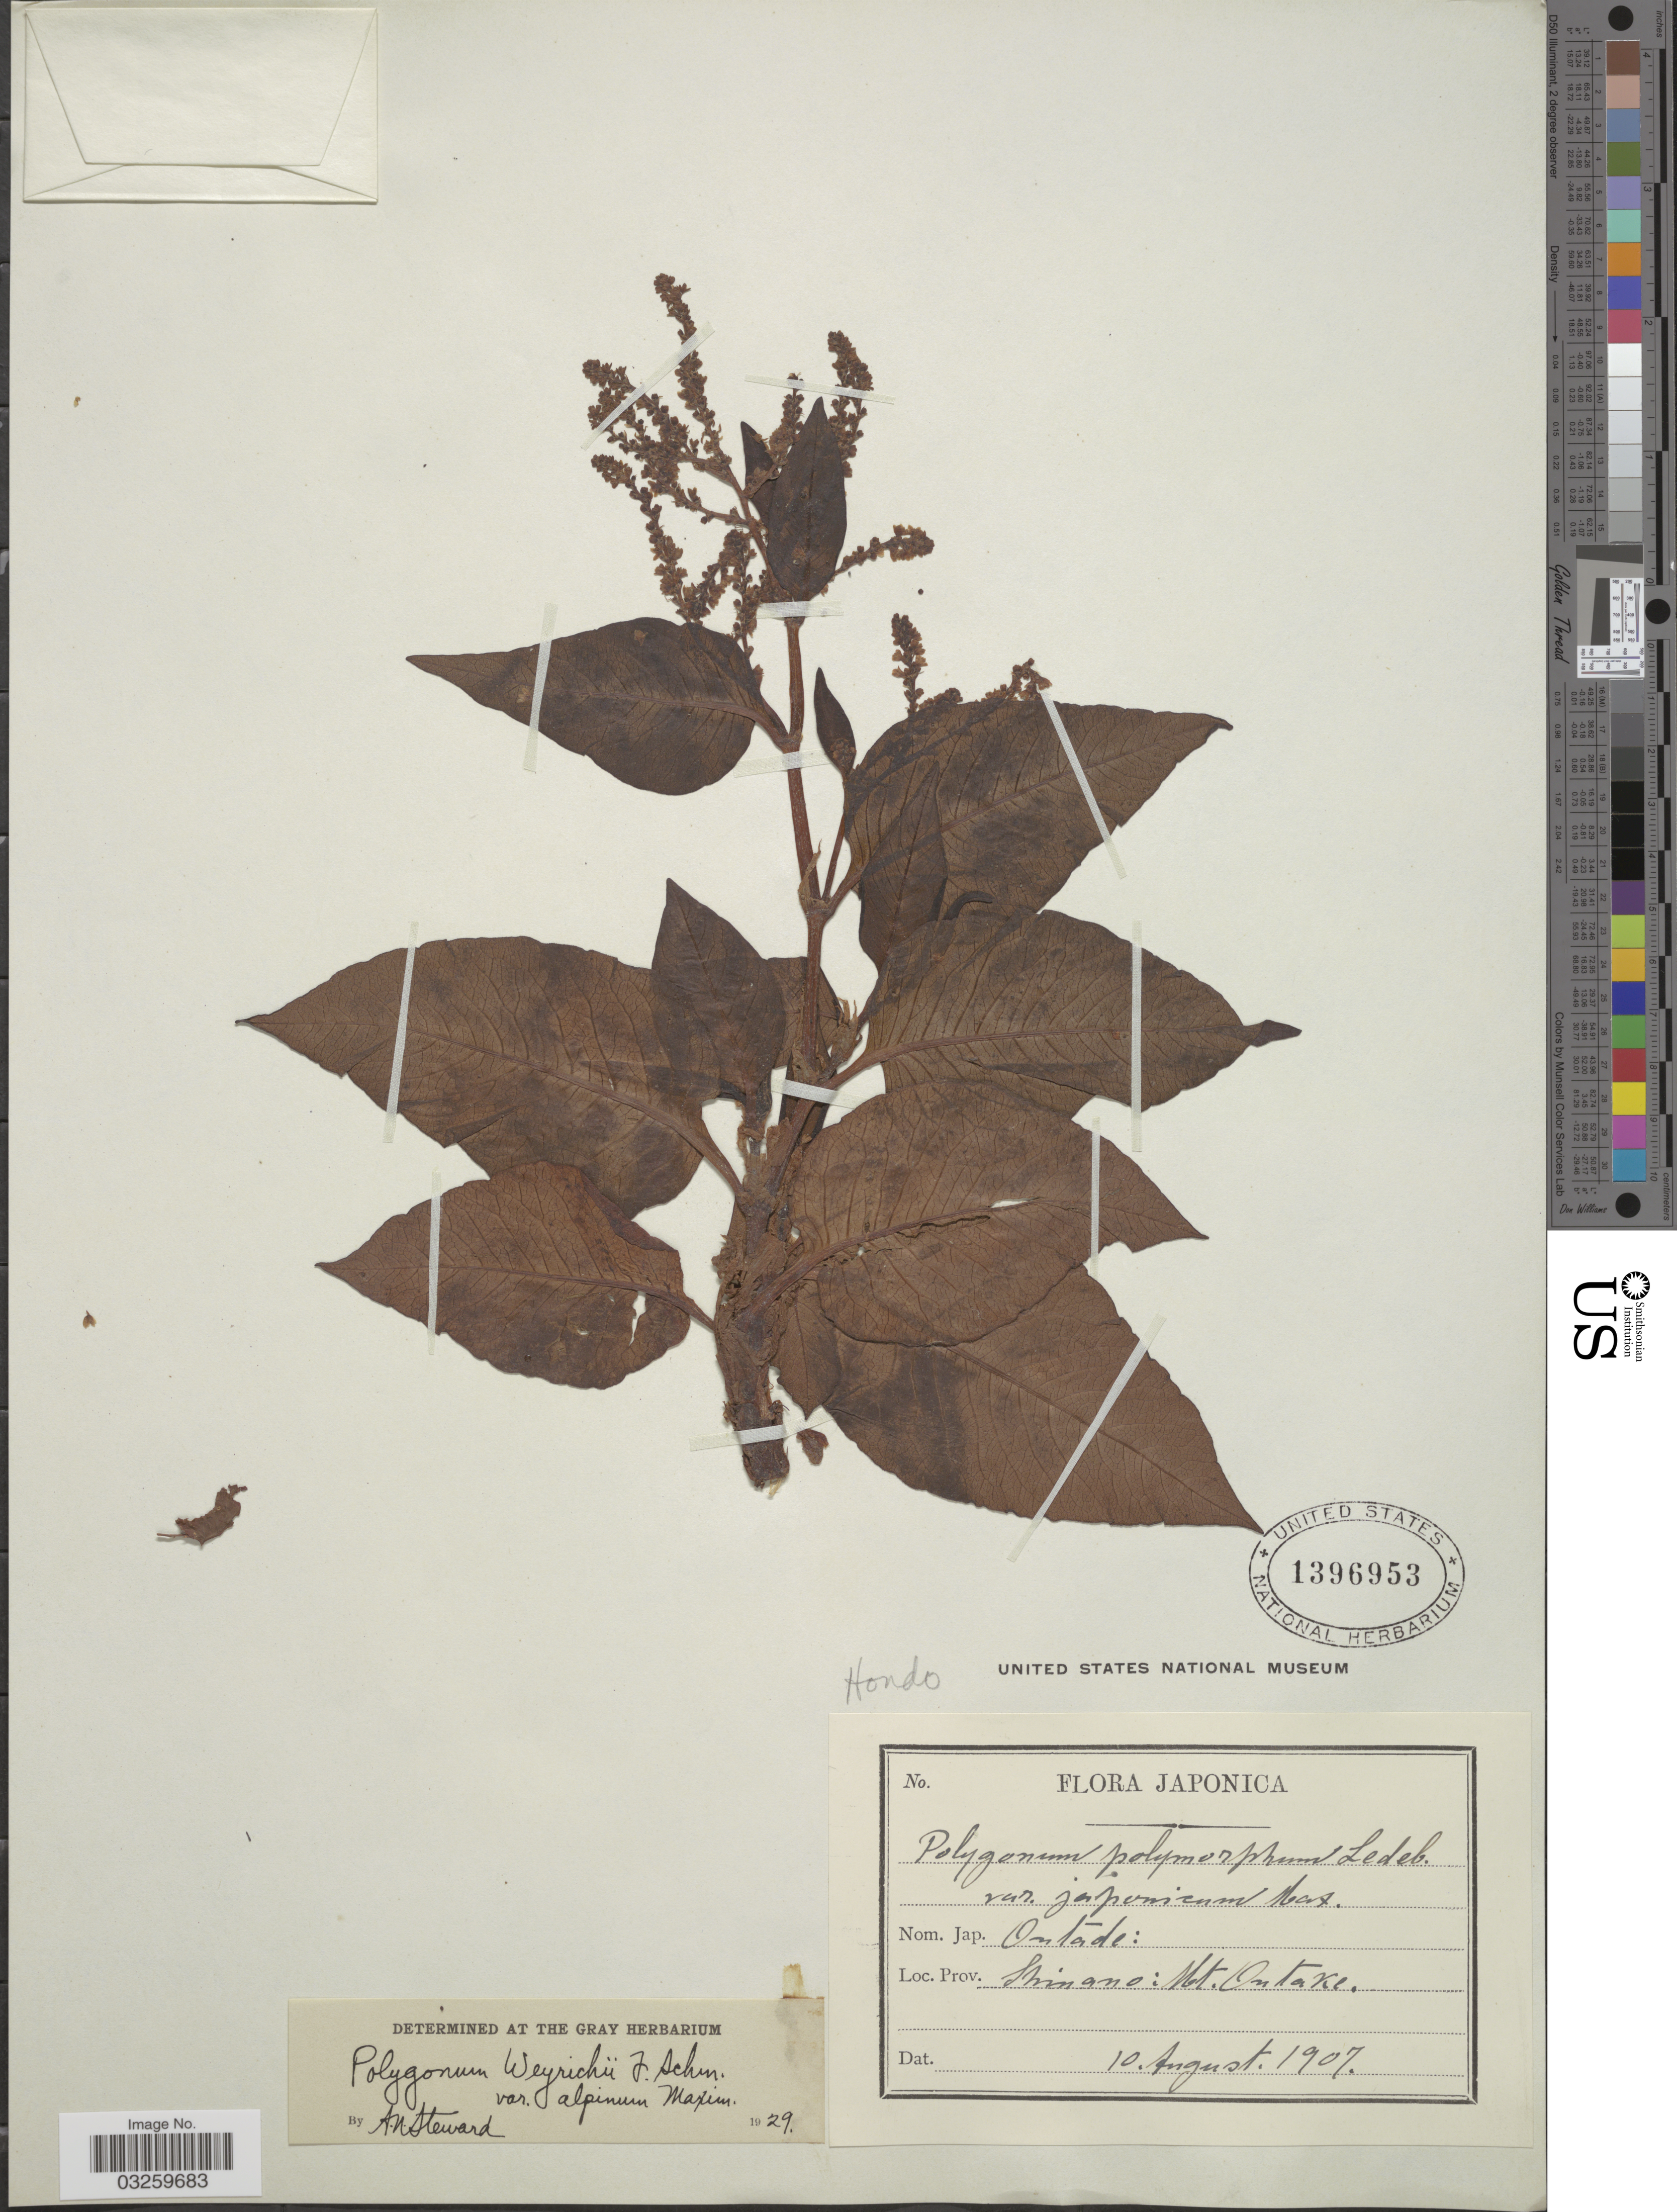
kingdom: Plantae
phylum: Tracheophyta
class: Magnoliopsida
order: Caryophyllales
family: Polygonaceae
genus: Koenigia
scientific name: Koenigia weyrichii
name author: (F. Schmidt) T.M. Schust. & Reveal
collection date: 1907-08-10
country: Japan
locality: Shinano: Mt. Ontake. Hondo.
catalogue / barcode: US 1396953